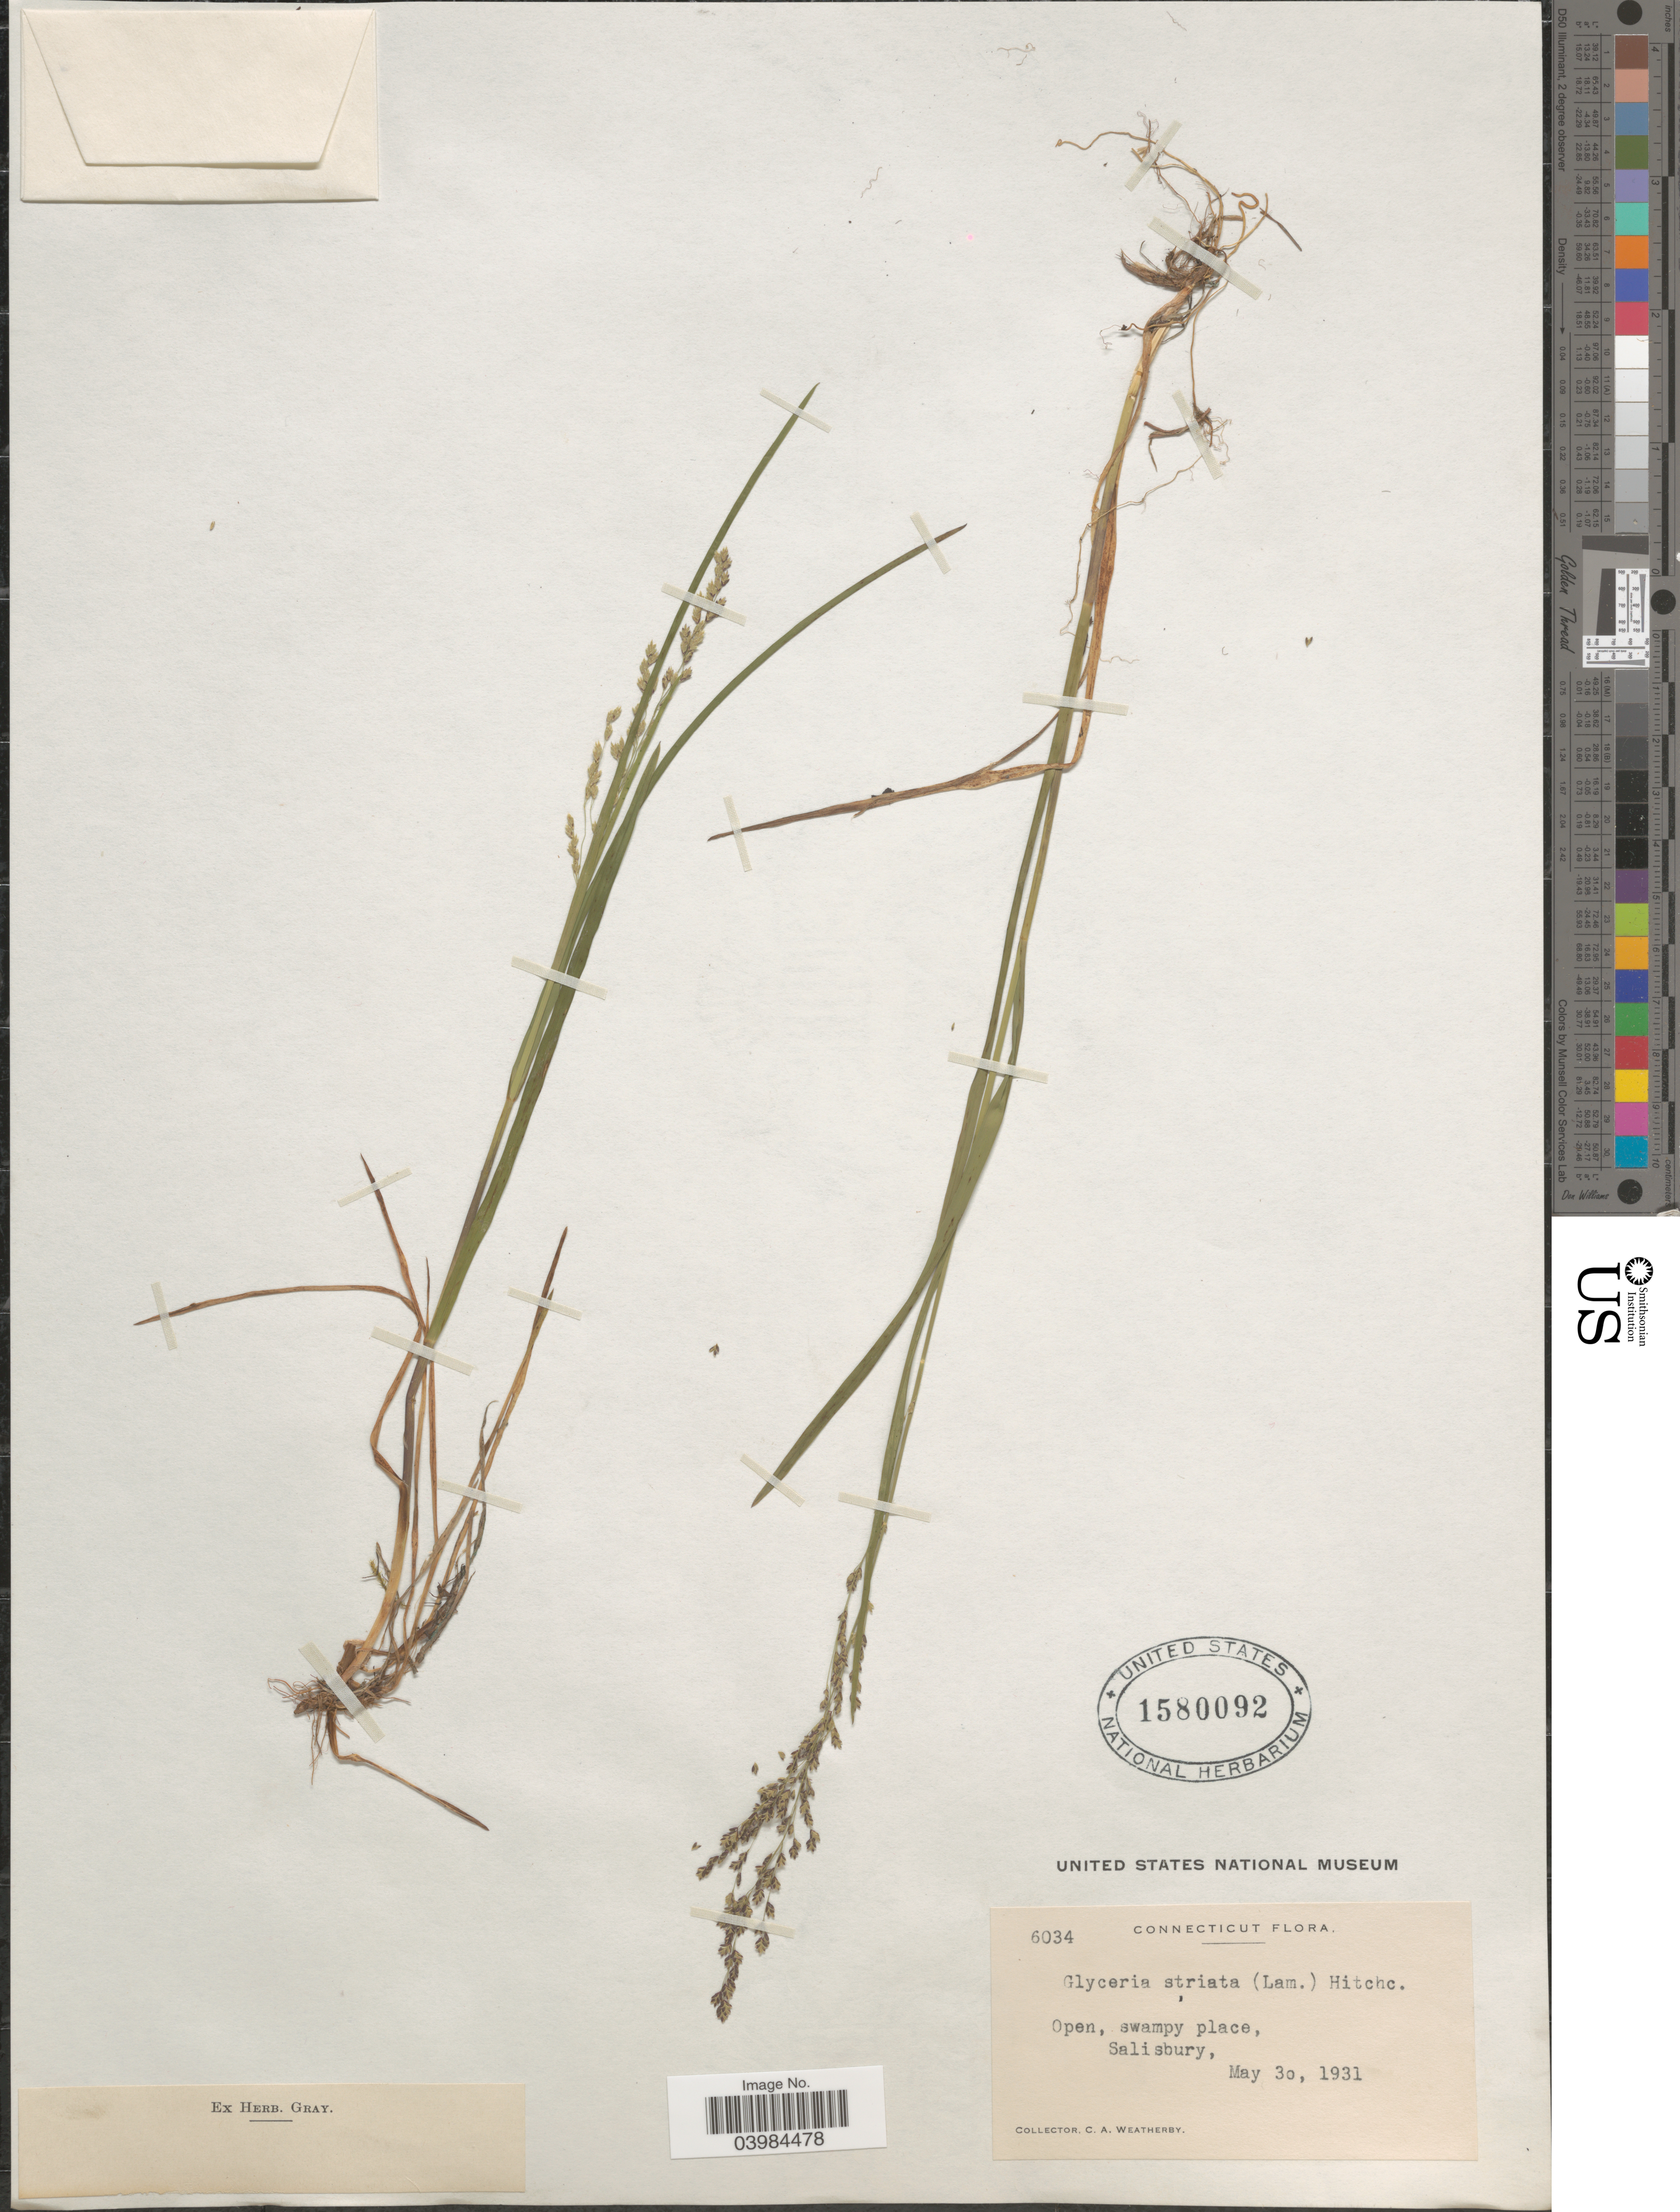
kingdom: Plantae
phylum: Tracheophyta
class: Liliopsida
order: Poales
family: Poaceae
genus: Glyceria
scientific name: Glyceria striata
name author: (Lam.) Hitchc.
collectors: C. A. Weatherby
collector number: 6034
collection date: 1931-05-30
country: United States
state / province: Connecticut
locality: Open, swampy place, Salisbury.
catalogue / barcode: US 1580092